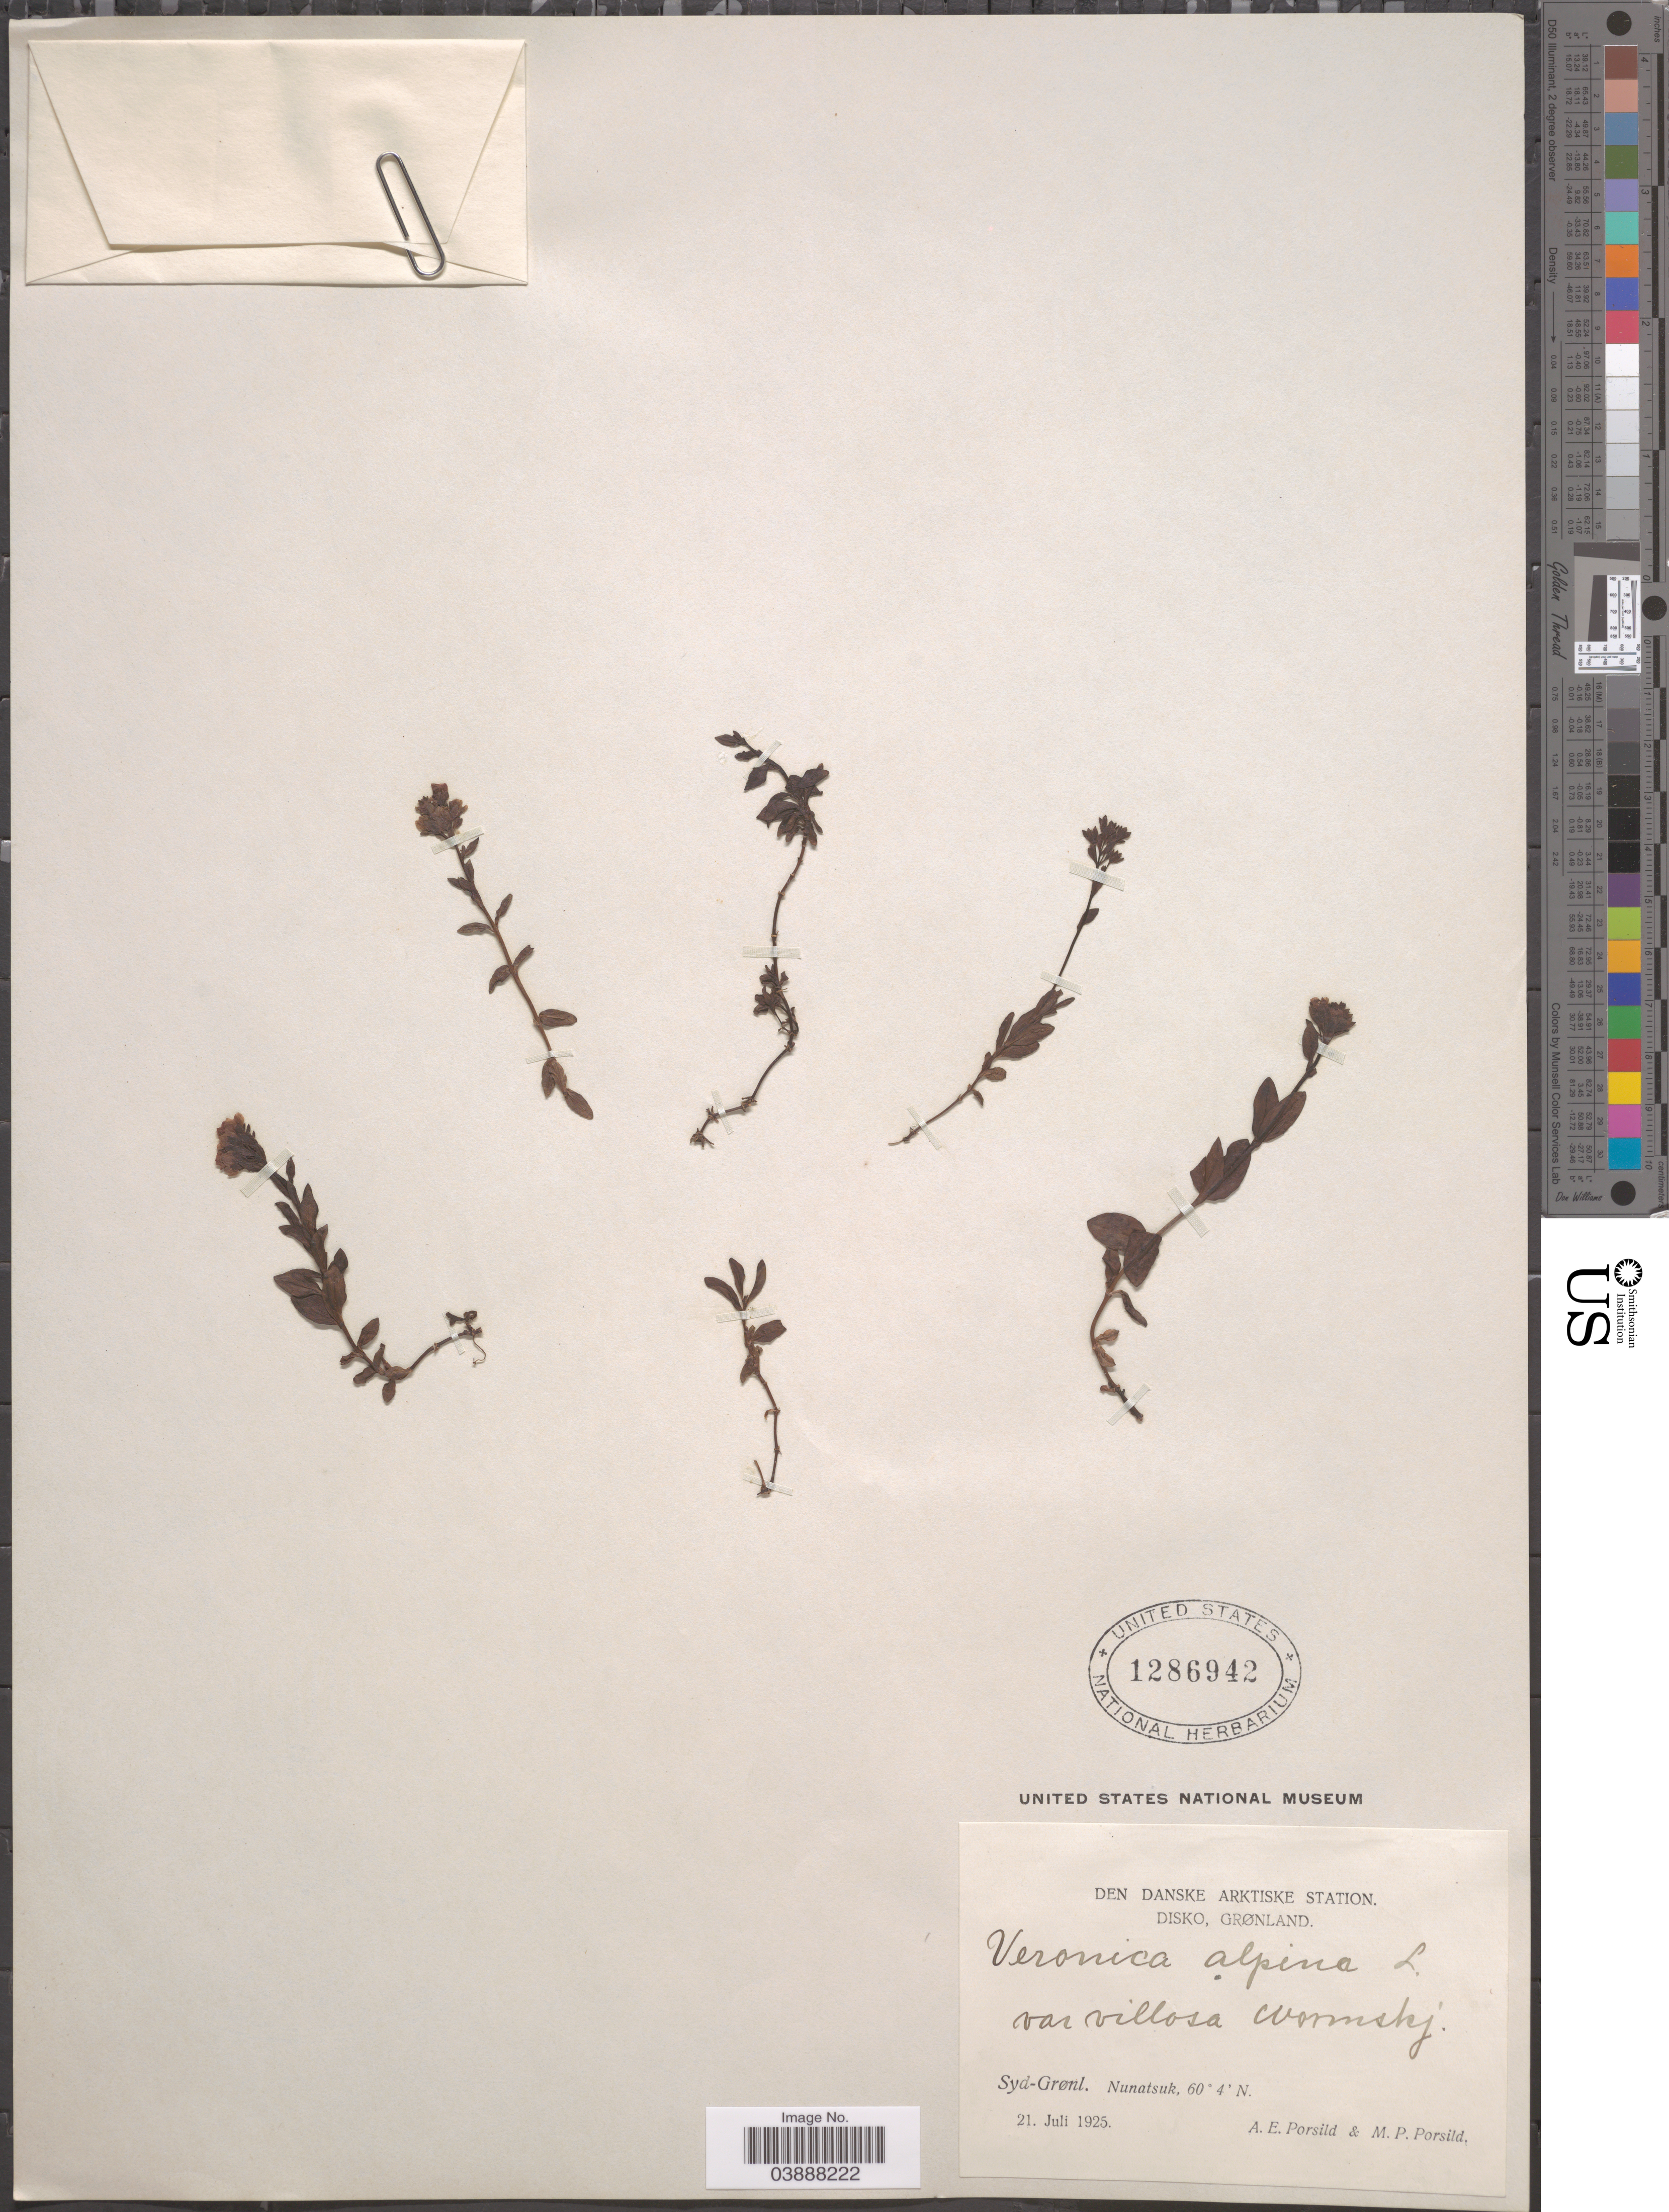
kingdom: Plantae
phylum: Tracheophyta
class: Magnoliopsida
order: Lamiales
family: Plantaginaceae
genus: Veronica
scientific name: Veronica wormskjoldii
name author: Roem. & Schult.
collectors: A. E. Porsild & M. P. Porsild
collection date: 1925-07-21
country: Greenland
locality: Den Danske Arktiske Station. Disko. Grønland. Syd-Gronl. Nunatsuk.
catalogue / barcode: US 1286942